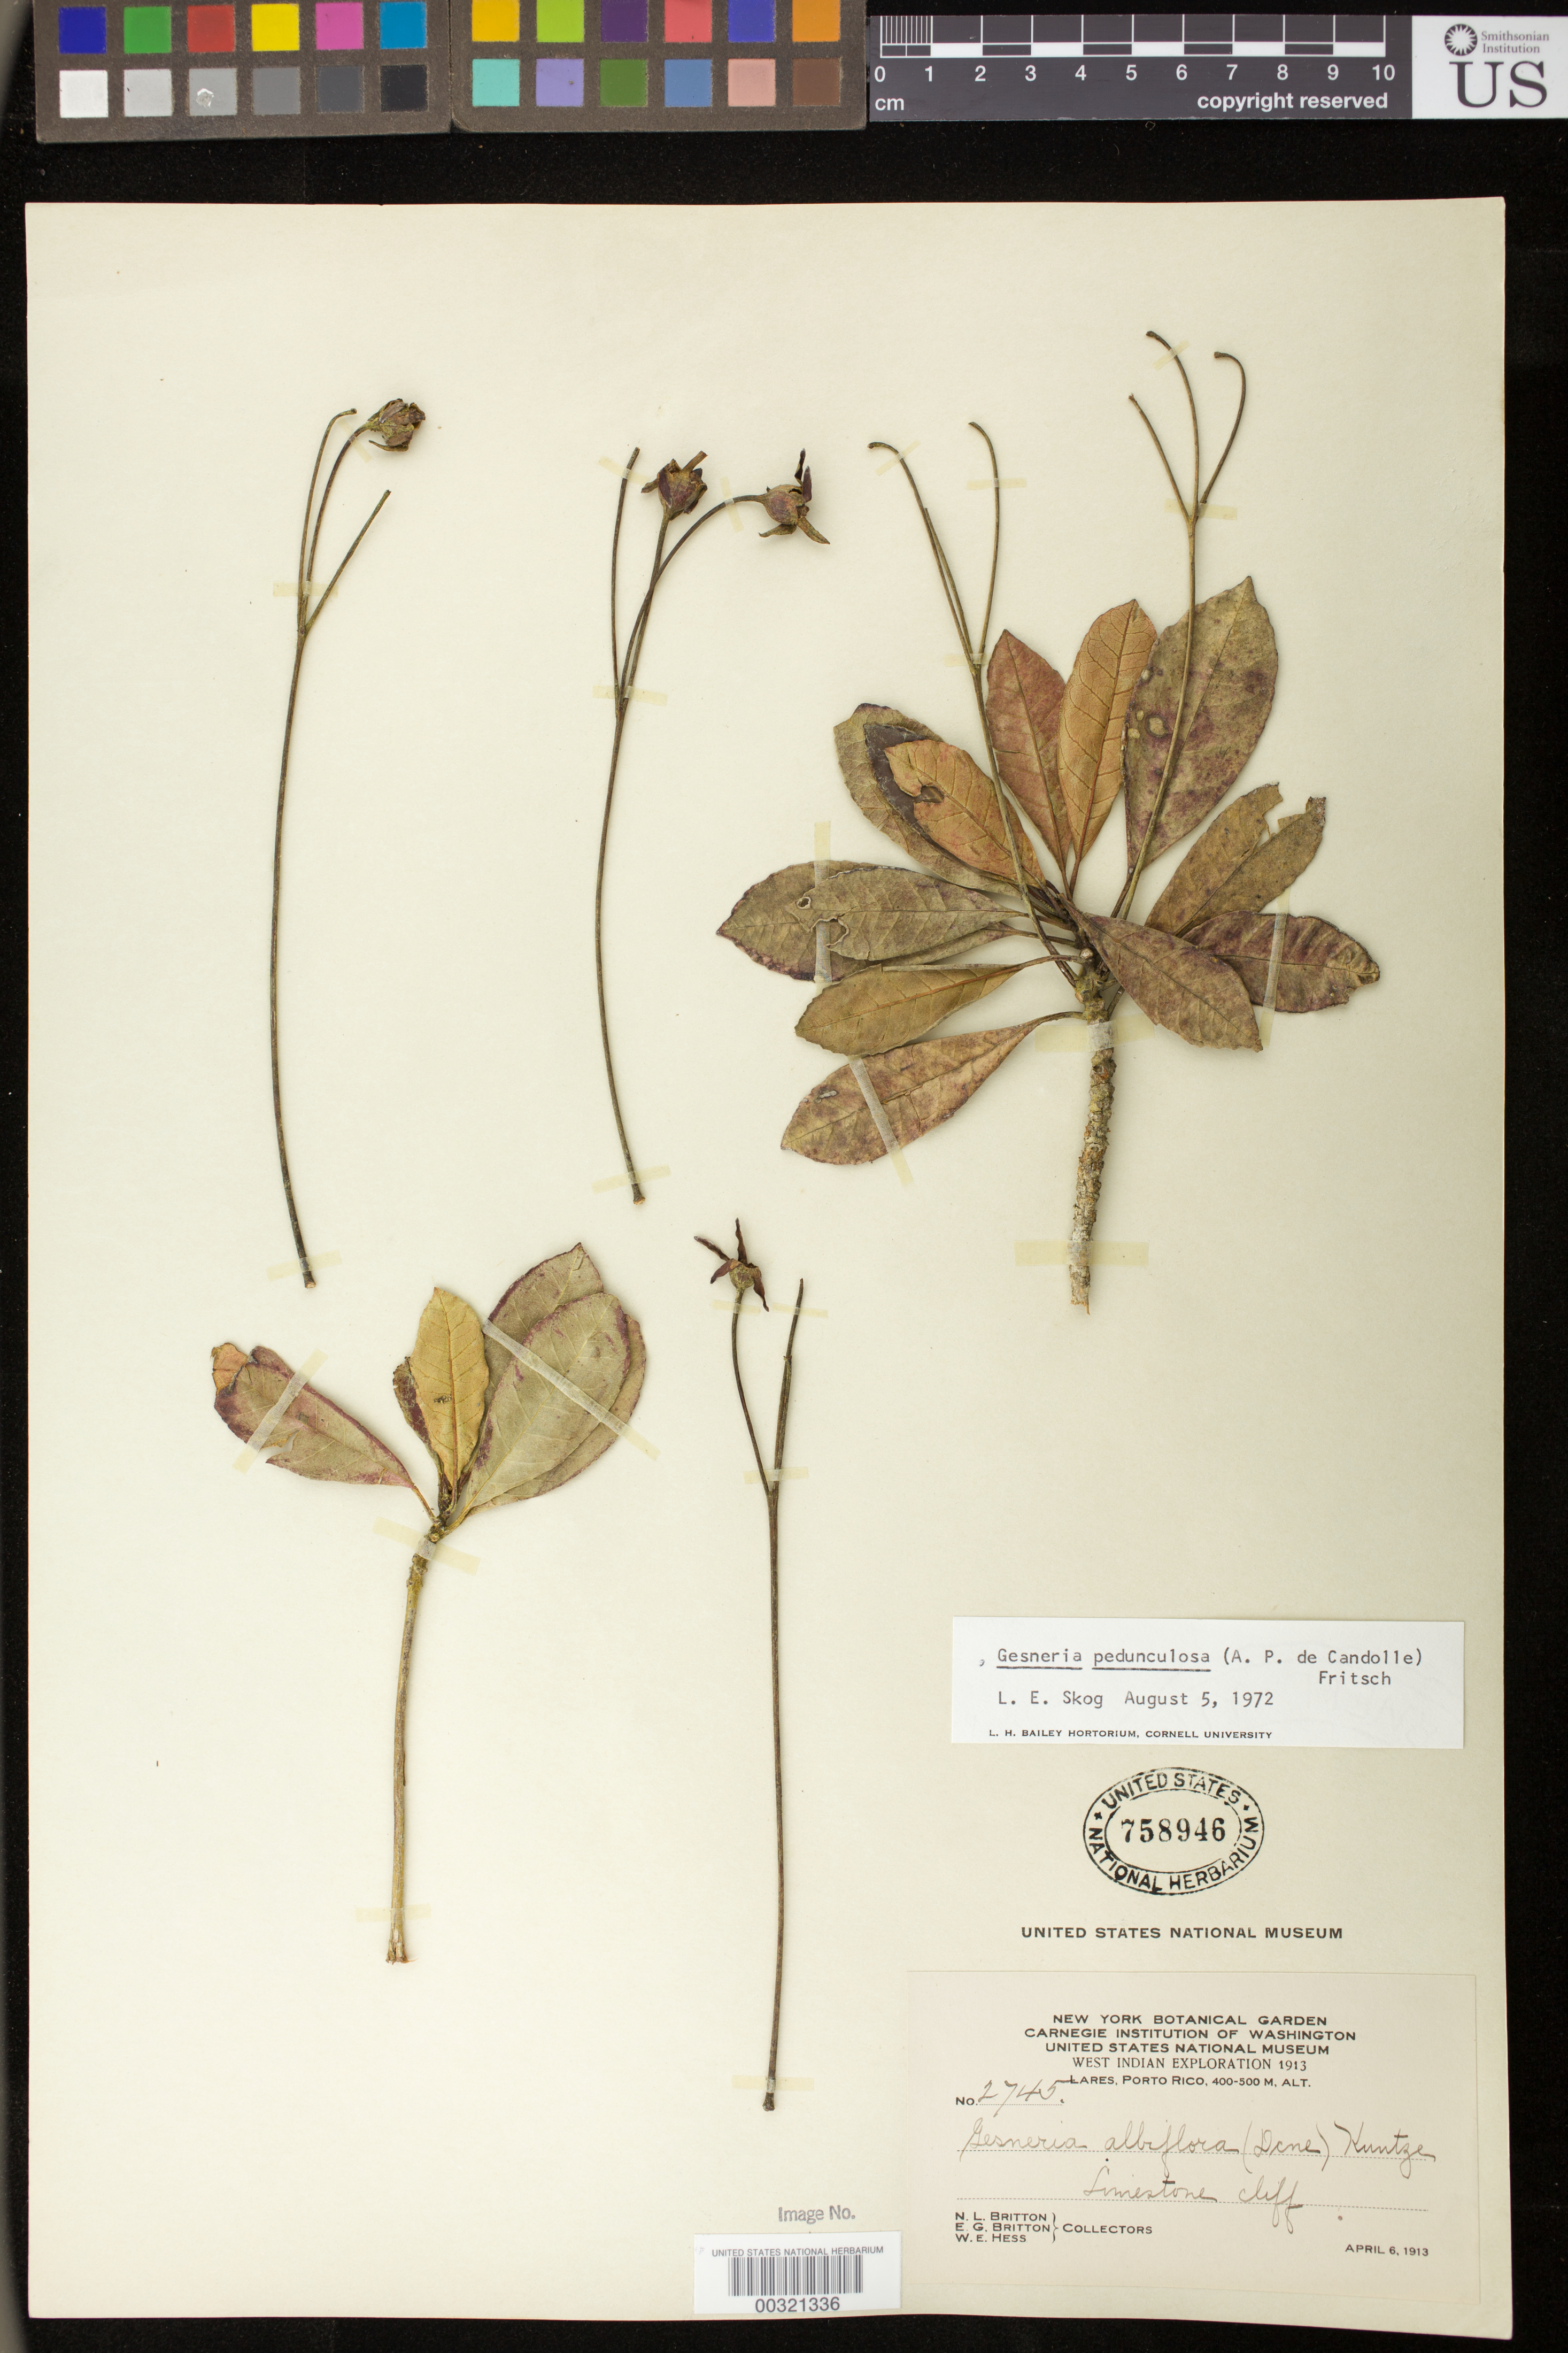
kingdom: Plantae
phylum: Tracheophyta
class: Magnoliopsida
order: Lamiales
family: Gesneriaceae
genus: Gesneria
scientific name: Gesneria pedunculosa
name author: (DC.) Fritsch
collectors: N. Britton, E. G. Britton & W. Hess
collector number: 2745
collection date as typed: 06 Apr 1913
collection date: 1913-04-06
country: Puerto Rico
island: Puerto Rico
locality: Lares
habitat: Limestone cliff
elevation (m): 400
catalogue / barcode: US 758946